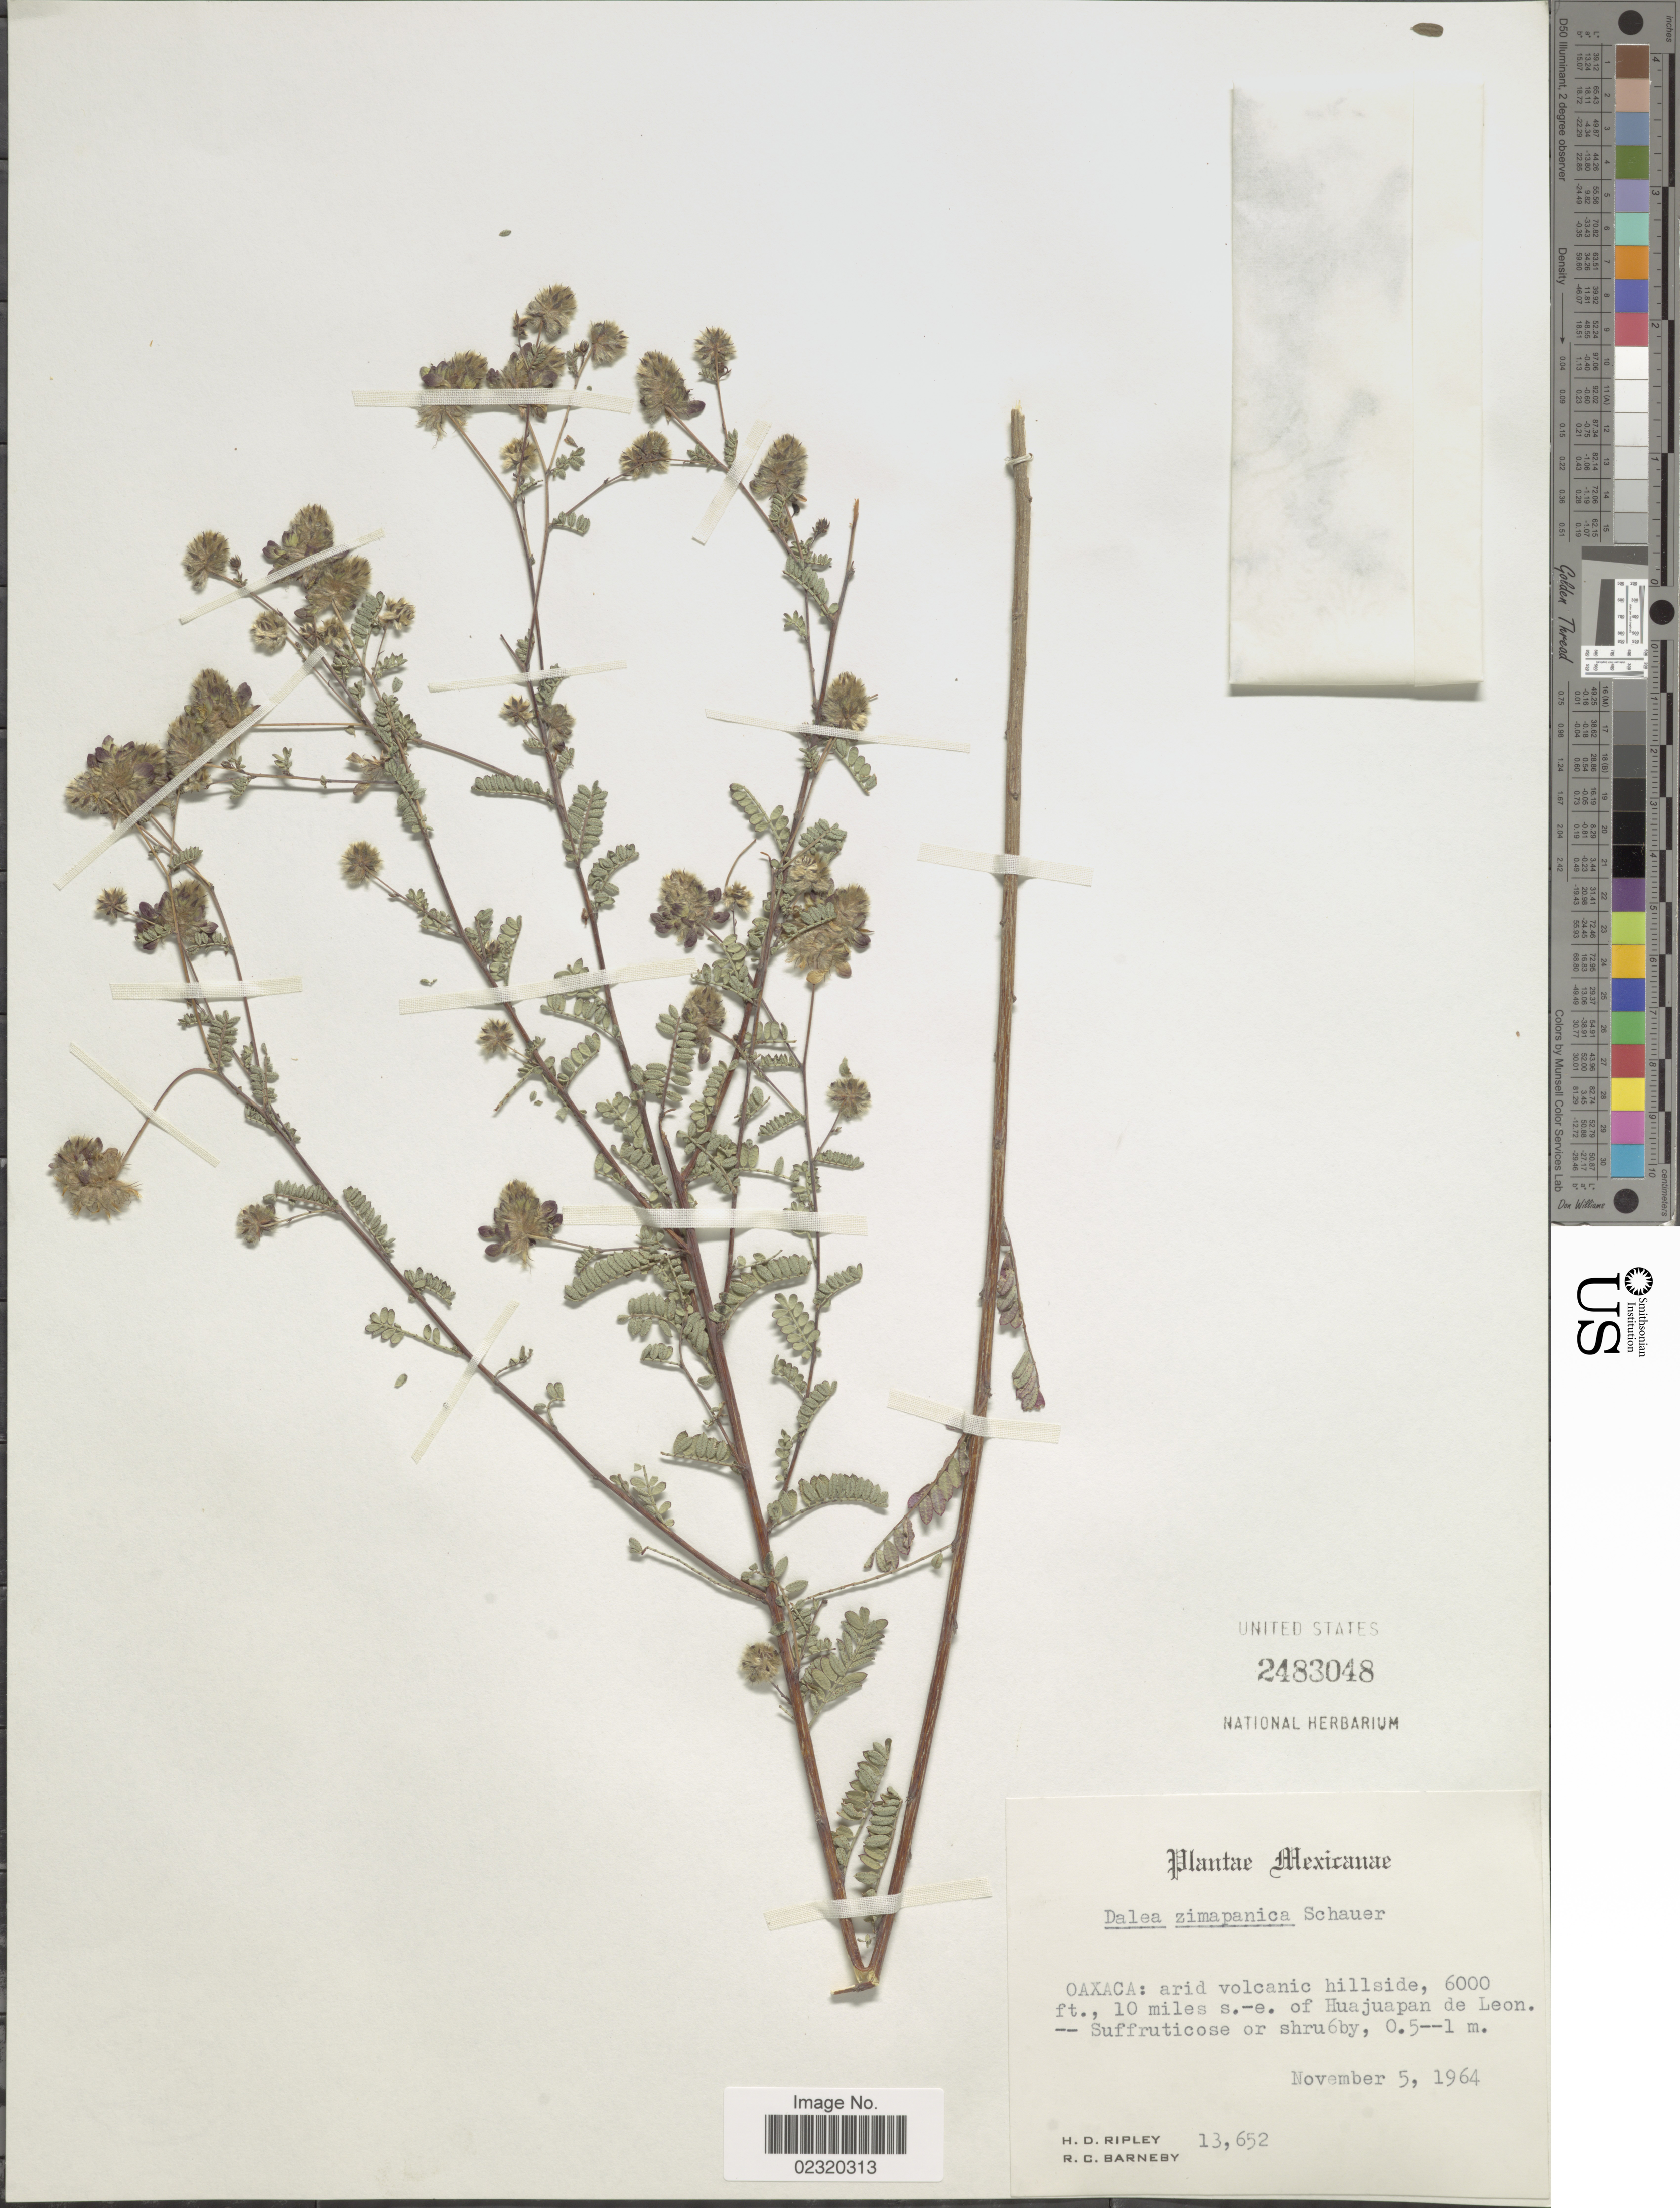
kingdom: Plantae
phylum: Tracheophyta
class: Magnoliopsida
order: Fabales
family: Fabaceae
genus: Dalea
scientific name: Dalea zimapanica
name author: S. Schauer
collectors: H. Ripley & R. C. Barneby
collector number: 13652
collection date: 1964-11-05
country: Mexico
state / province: Oaxaca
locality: Arid volcanic hillside., 10 miles s.-e. of Huajuapan de Leon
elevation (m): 1829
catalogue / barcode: US 2483048